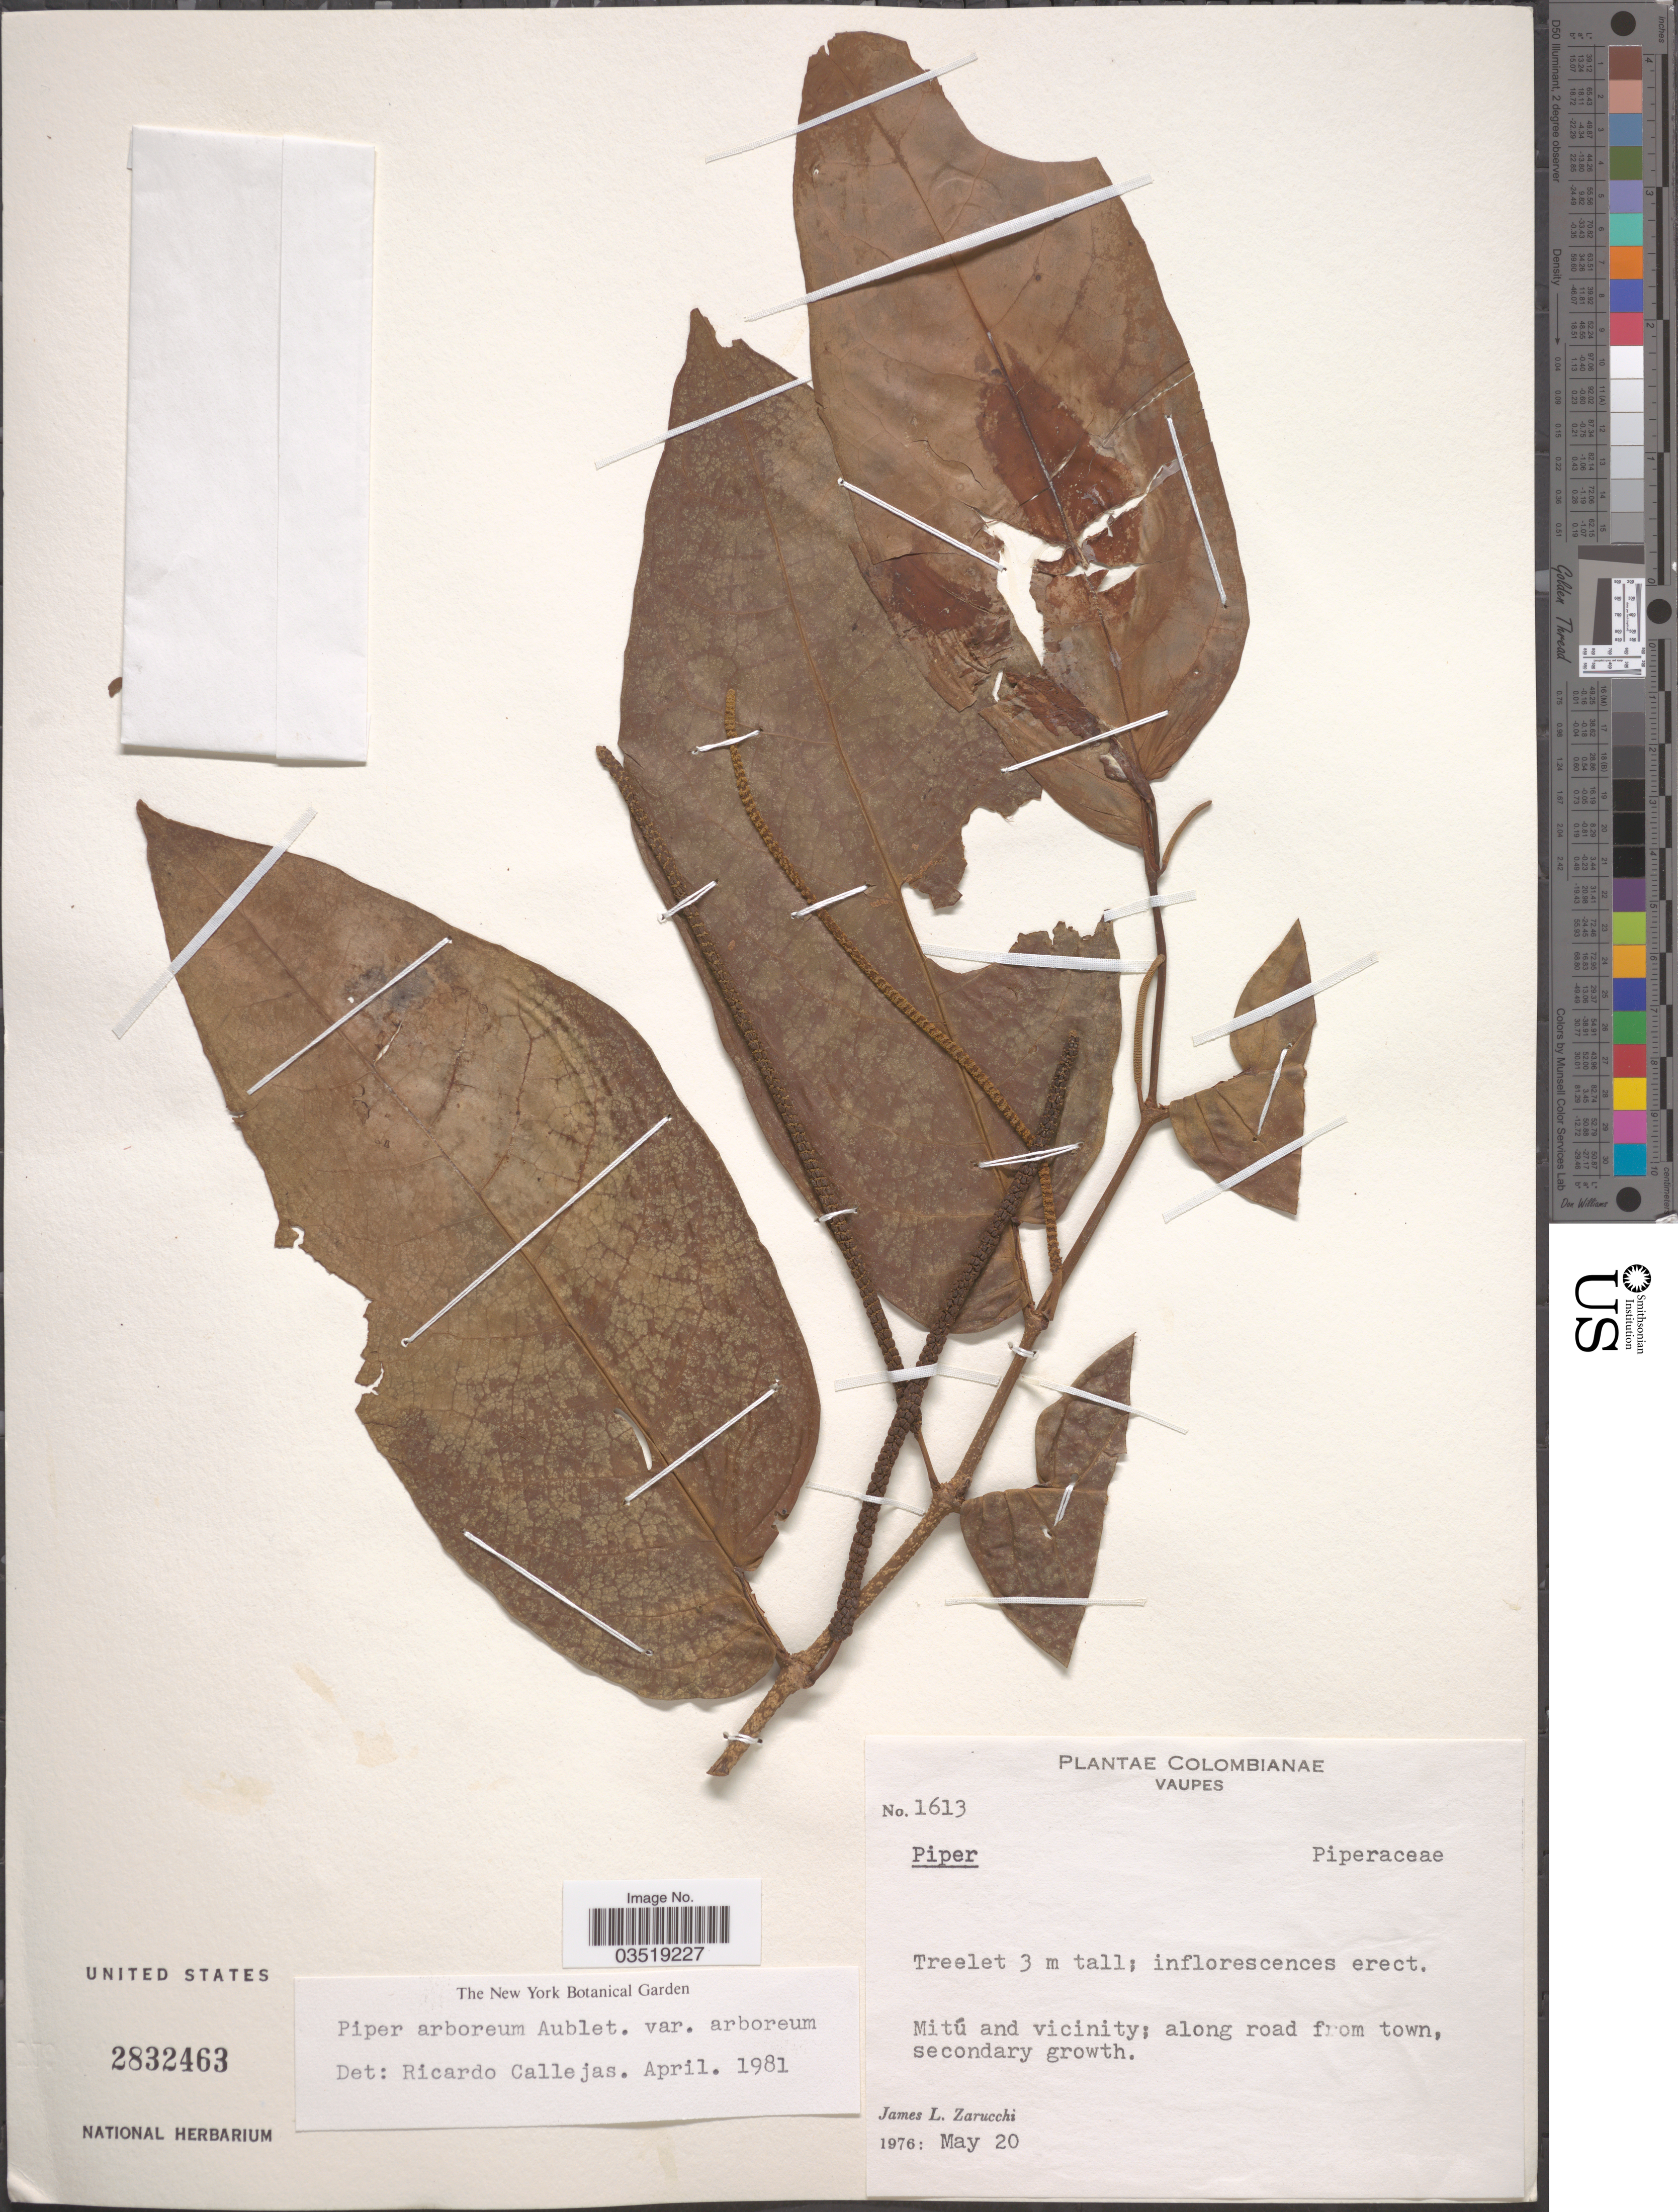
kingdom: Plantae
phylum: Tracheophyta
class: Magnoliopsida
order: Piperales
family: Piperaceae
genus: Piper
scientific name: Piper arboreum var. arboreum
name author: Aubl.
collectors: J. L. Zarucchi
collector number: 1613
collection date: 1976-05-20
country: Colombia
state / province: Vaupés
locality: Mitú and vicinity.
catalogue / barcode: US 2832463